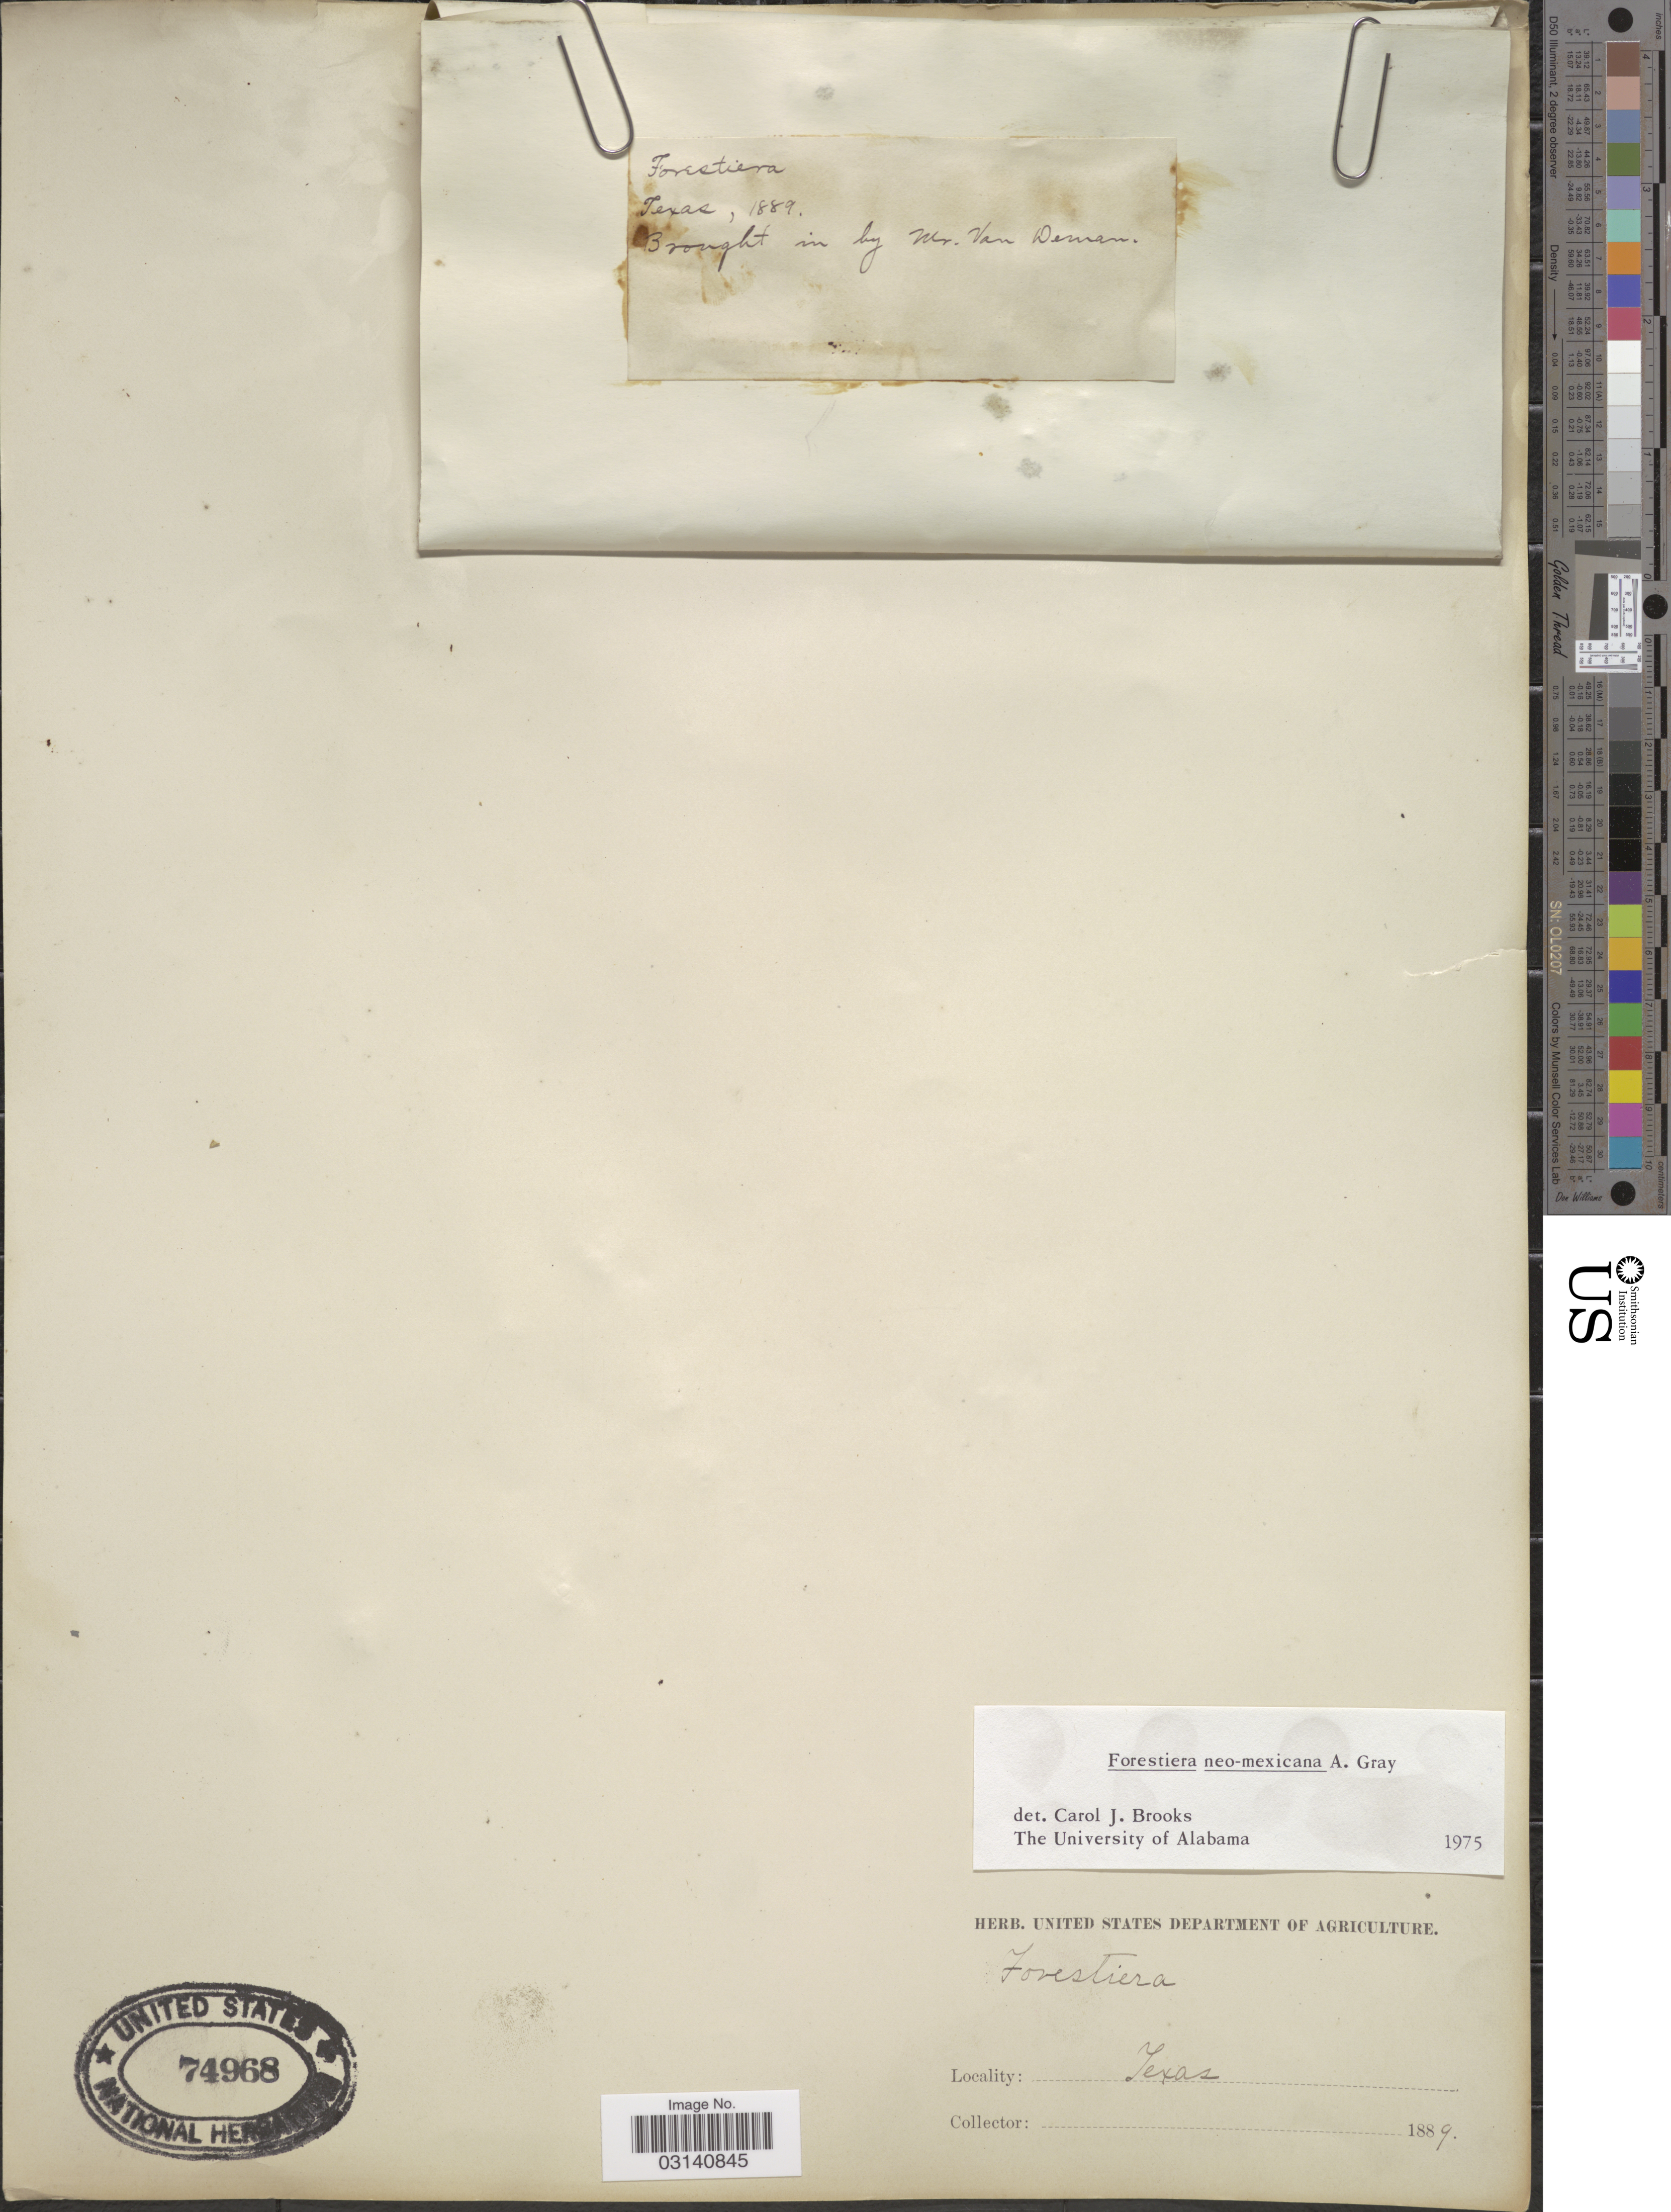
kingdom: Plantae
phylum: Tracheophyta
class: Magnoliopsida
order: Lamiales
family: Oleaceae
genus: Forestiera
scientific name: Forestiera neomexicana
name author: A. Gray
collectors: Van Deman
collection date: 1889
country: United States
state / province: Texas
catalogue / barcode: US 74968